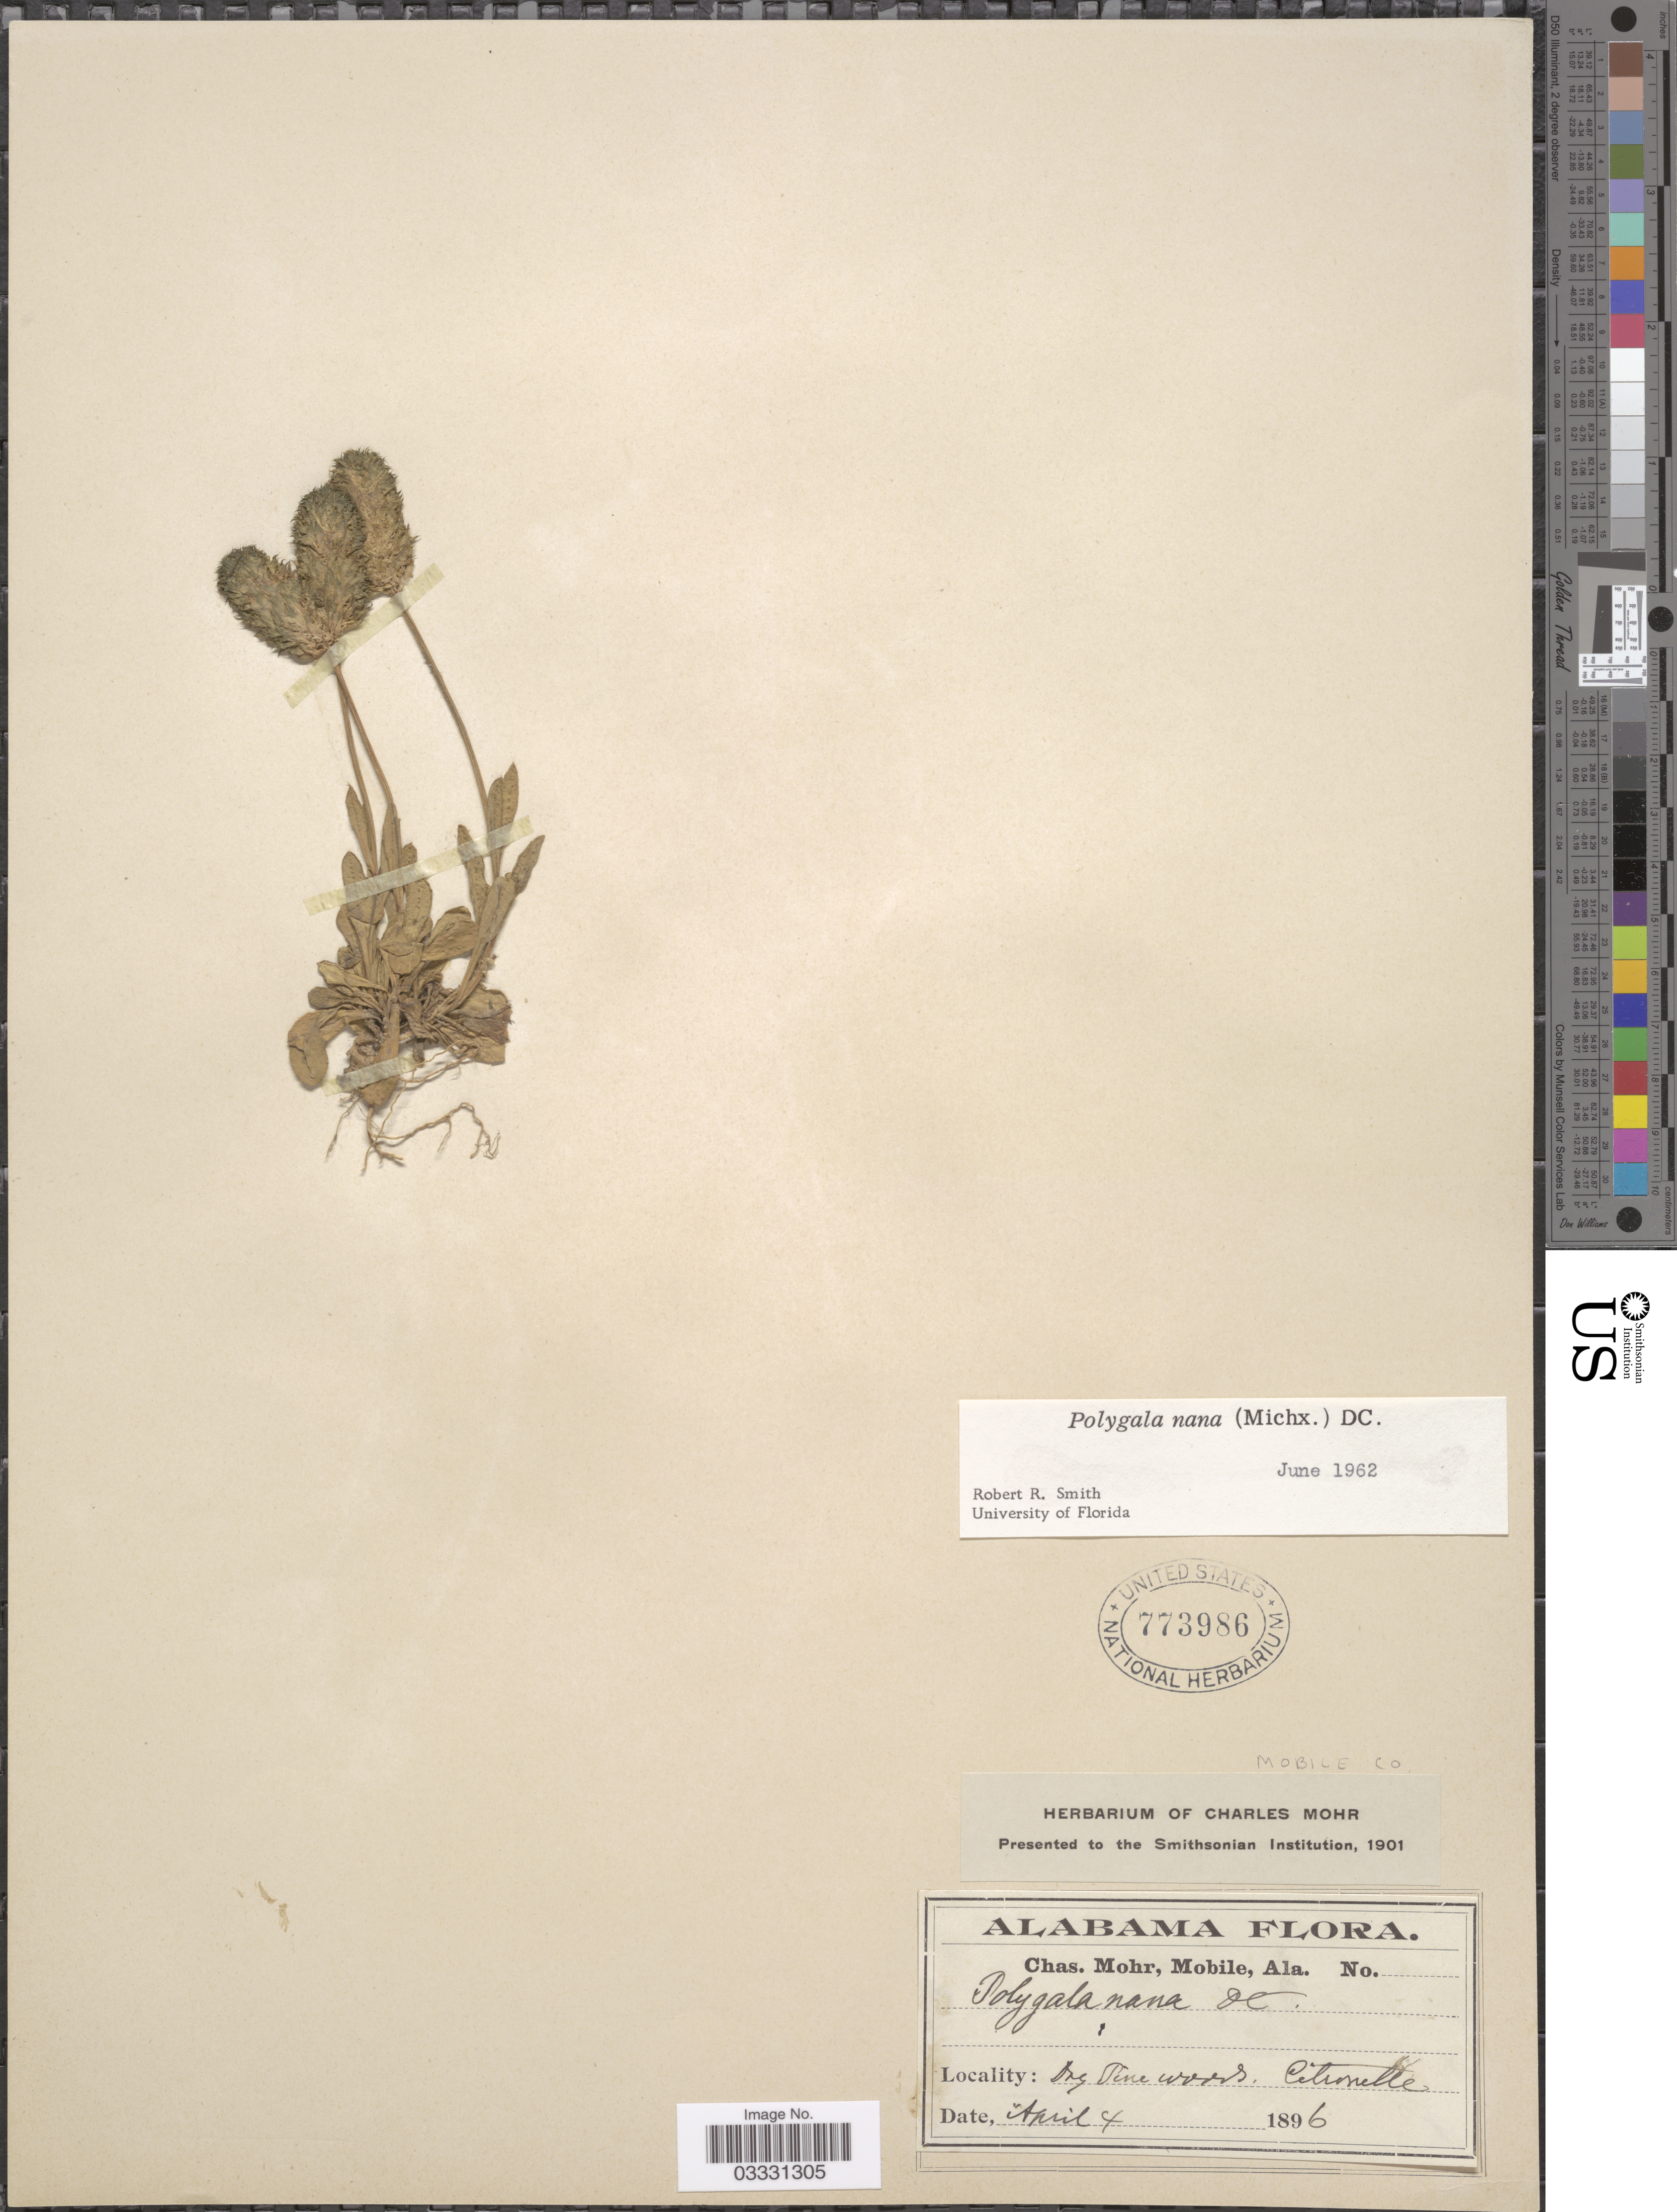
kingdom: Plantae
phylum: Tracheophyta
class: Magnoliopsida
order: Fabales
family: Polygalaceae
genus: Polygala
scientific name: Polygala nana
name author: (Michx.) DC.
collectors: Mohr, C. T. (herbarium)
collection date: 1896-04-04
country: United States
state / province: Alabama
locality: Citronelle. Mobile Co.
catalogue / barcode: US 773986